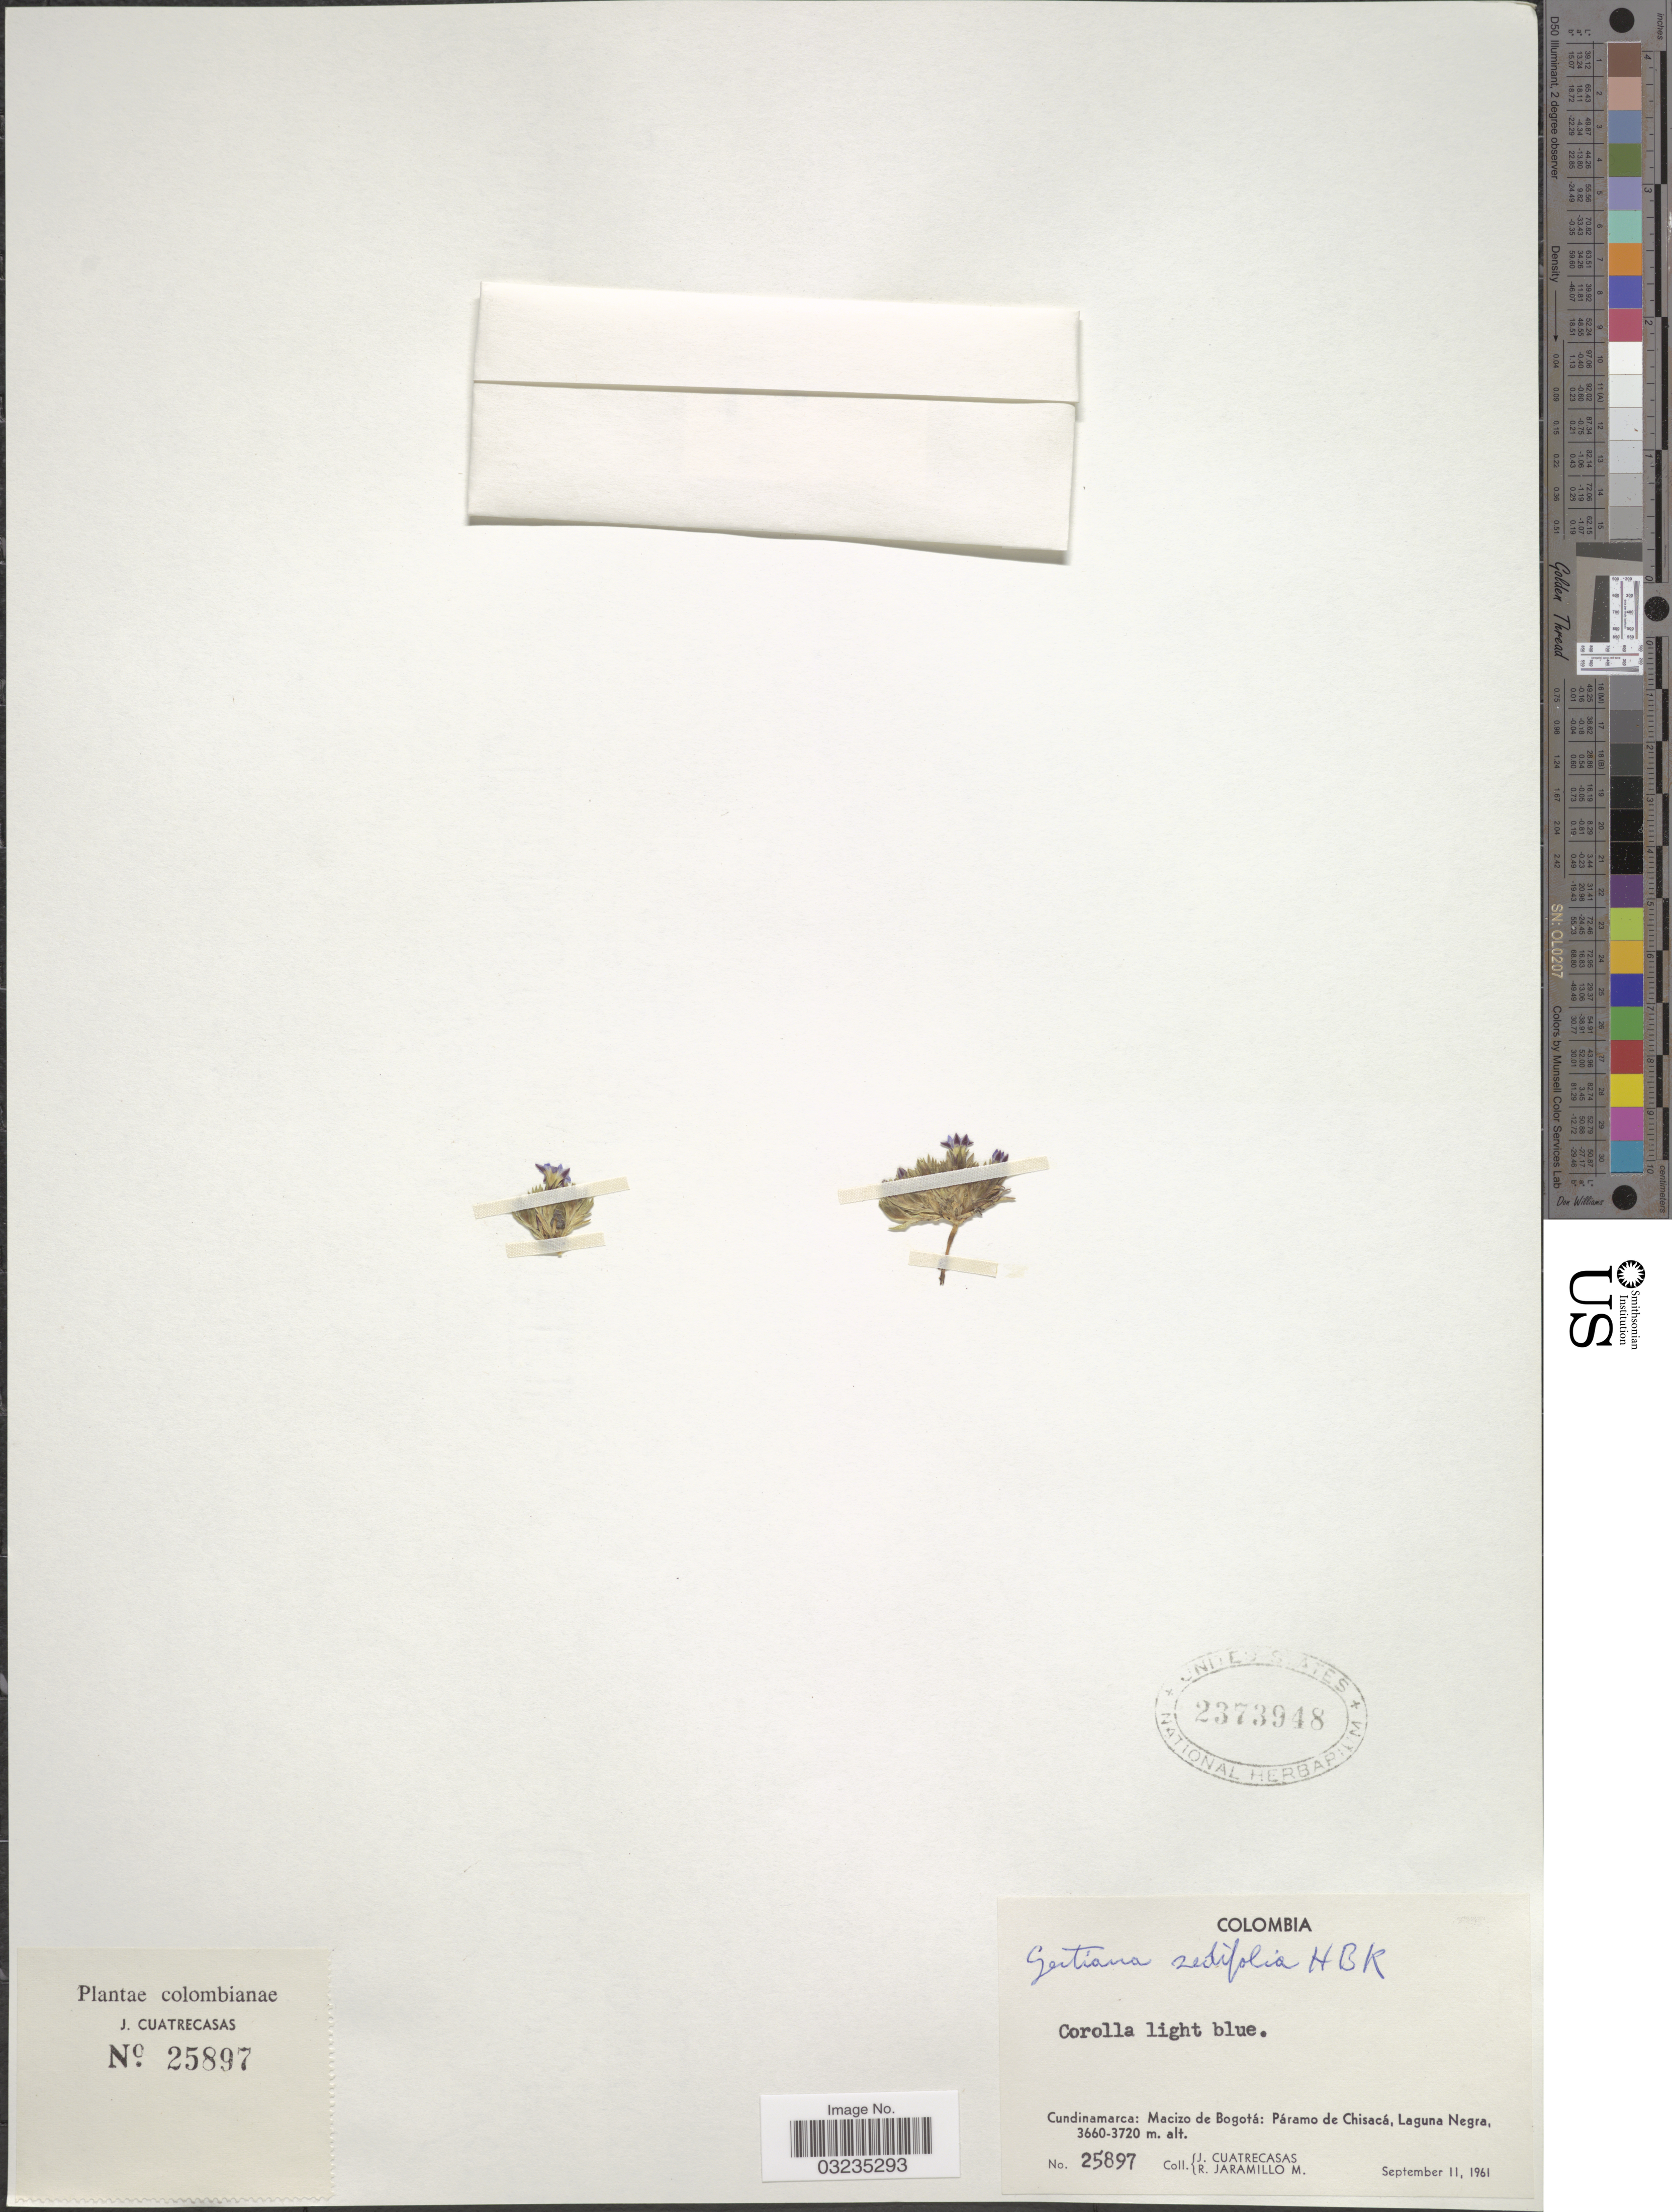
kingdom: Plantae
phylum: Tracheophyta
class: Magnoliopsida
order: Gentianales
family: Gentianaceae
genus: Gentiana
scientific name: Gentiana sedifolia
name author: Kunth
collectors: J. Cuatrecasas & R. Jaramillo M.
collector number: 25897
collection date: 1961-09-11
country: Colombia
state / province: Cundinamarca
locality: Macizo de Bogotá: Páramo de Chisacá, Laguna Negra.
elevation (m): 3660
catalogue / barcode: US 2373948